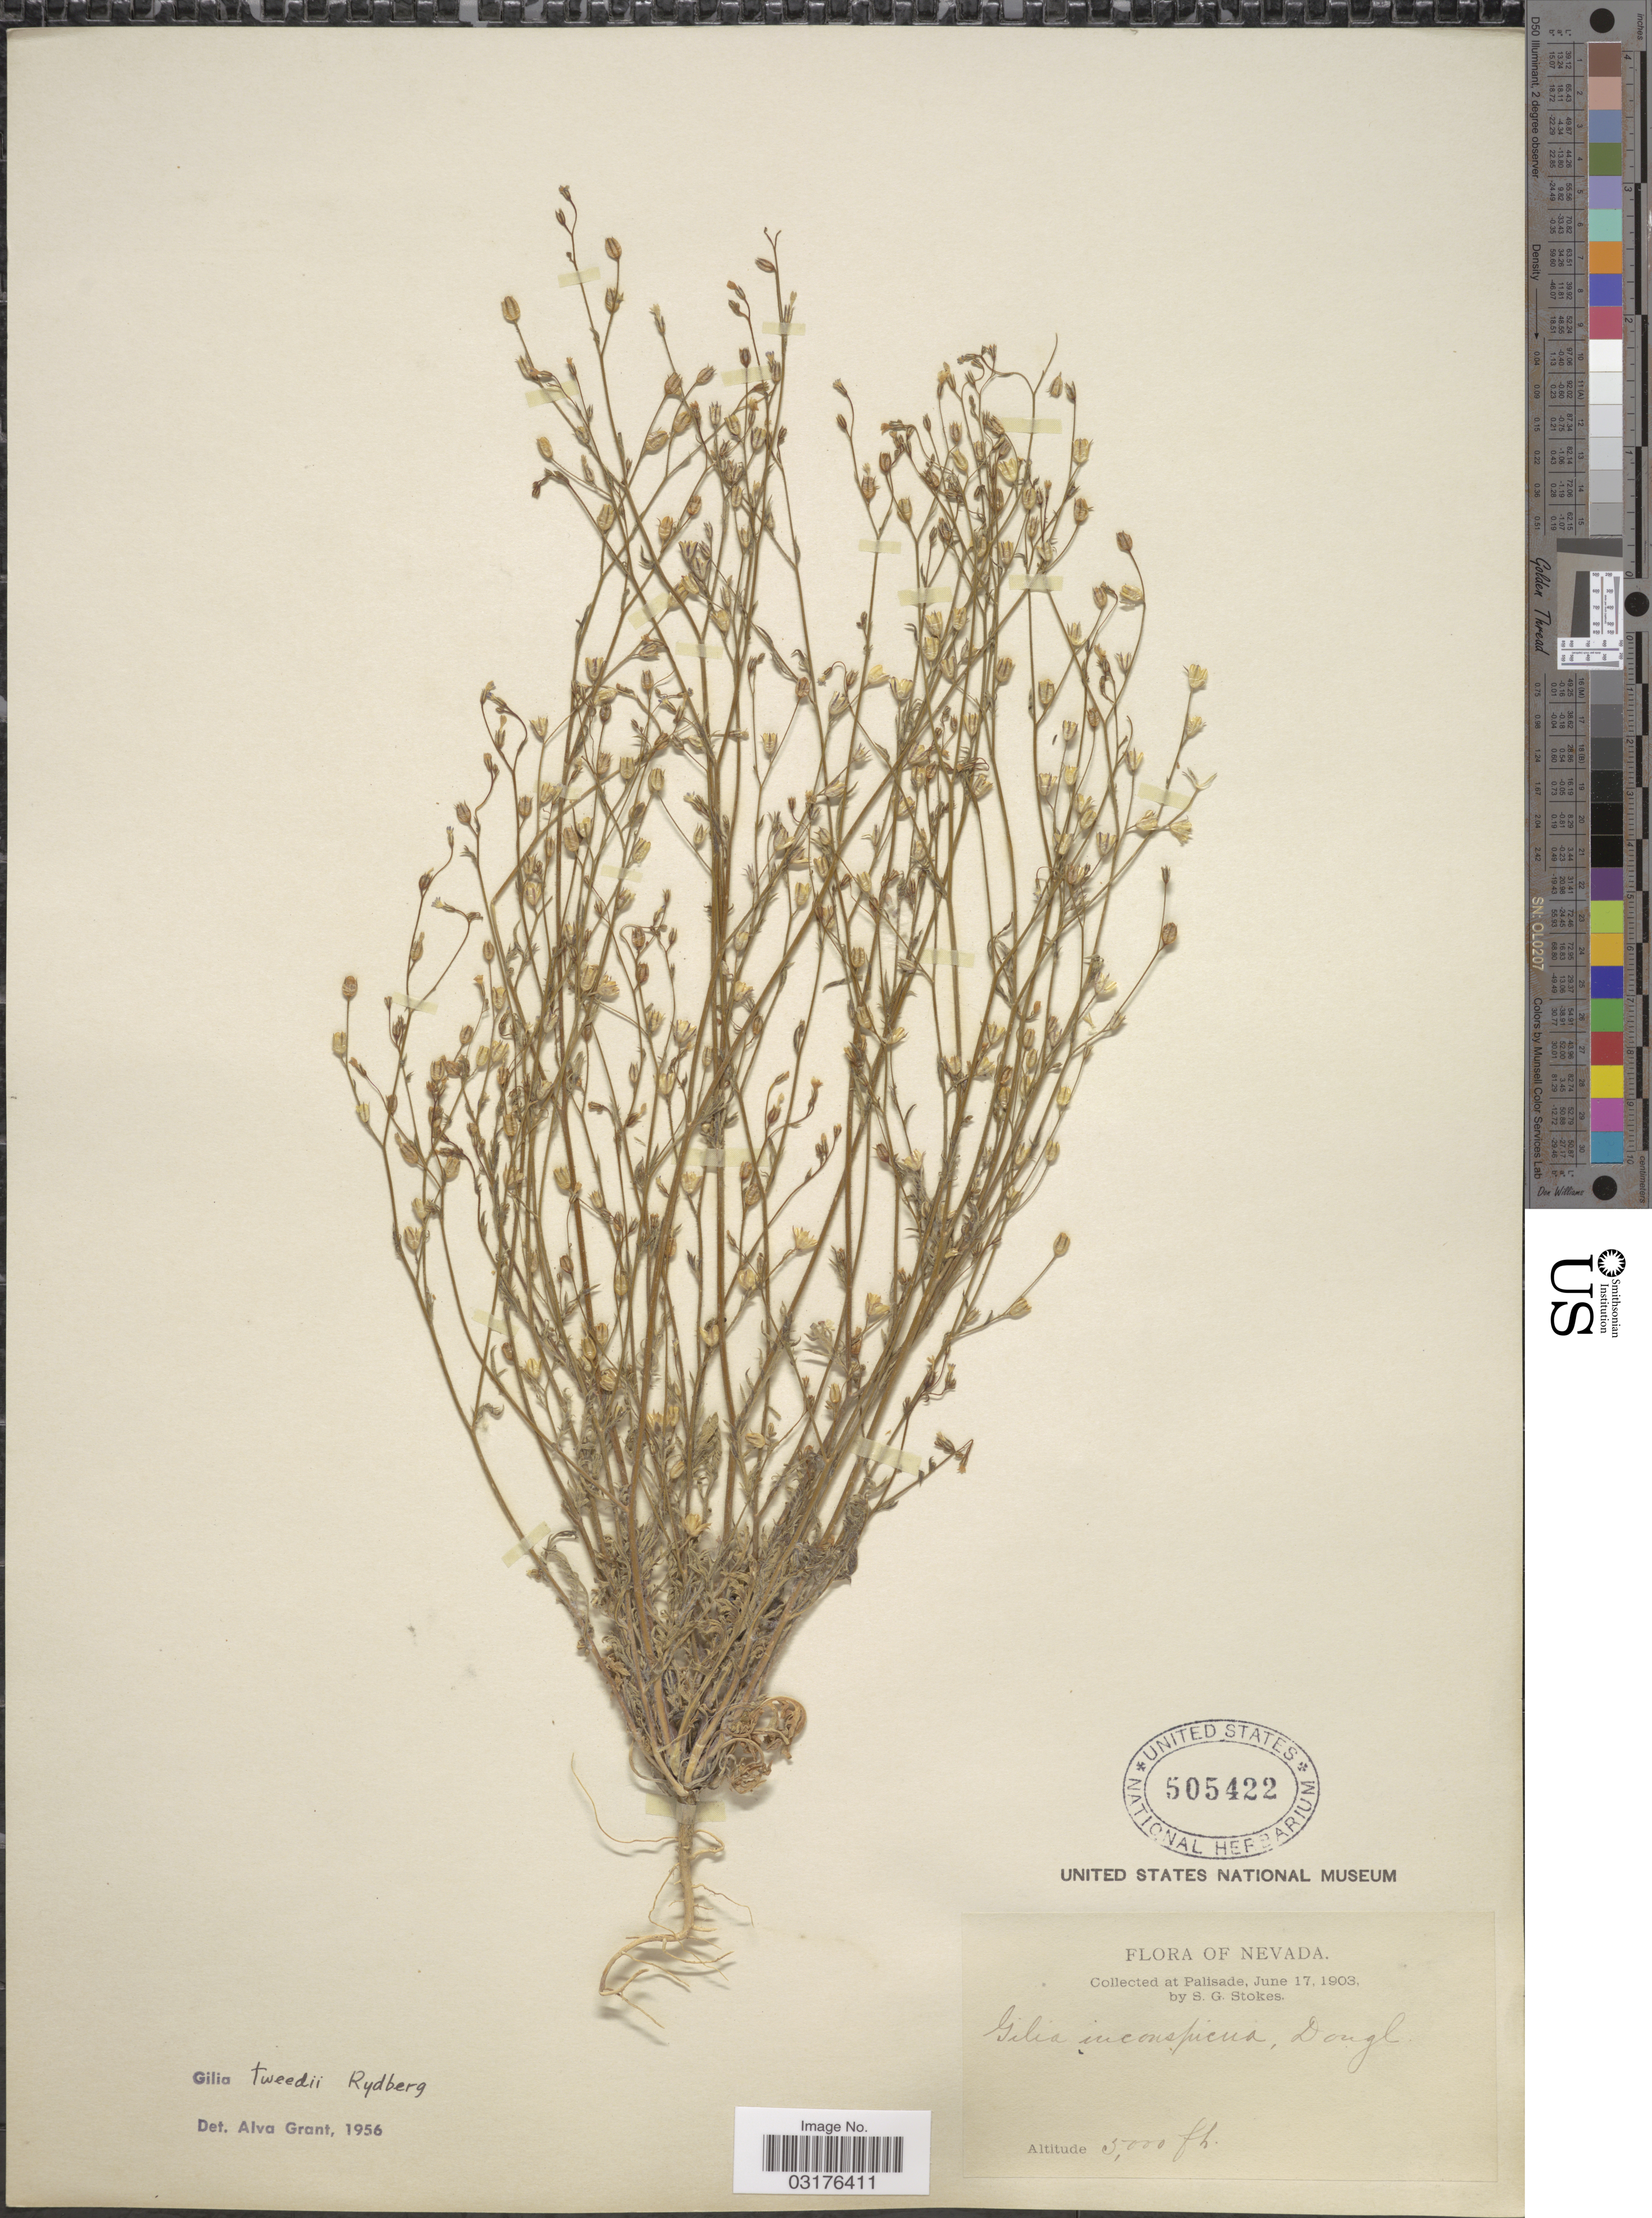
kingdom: Plantae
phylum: Tracheophyta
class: Magnoliopsida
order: Ericales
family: Polemoniaceae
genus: Gilia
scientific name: Gilia tweedyi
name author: Rydb.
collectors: S. G. Stokes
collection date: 1903-06-17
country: United States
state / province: Nevada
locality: Palisade.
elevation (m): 1524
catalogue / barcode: US 505422